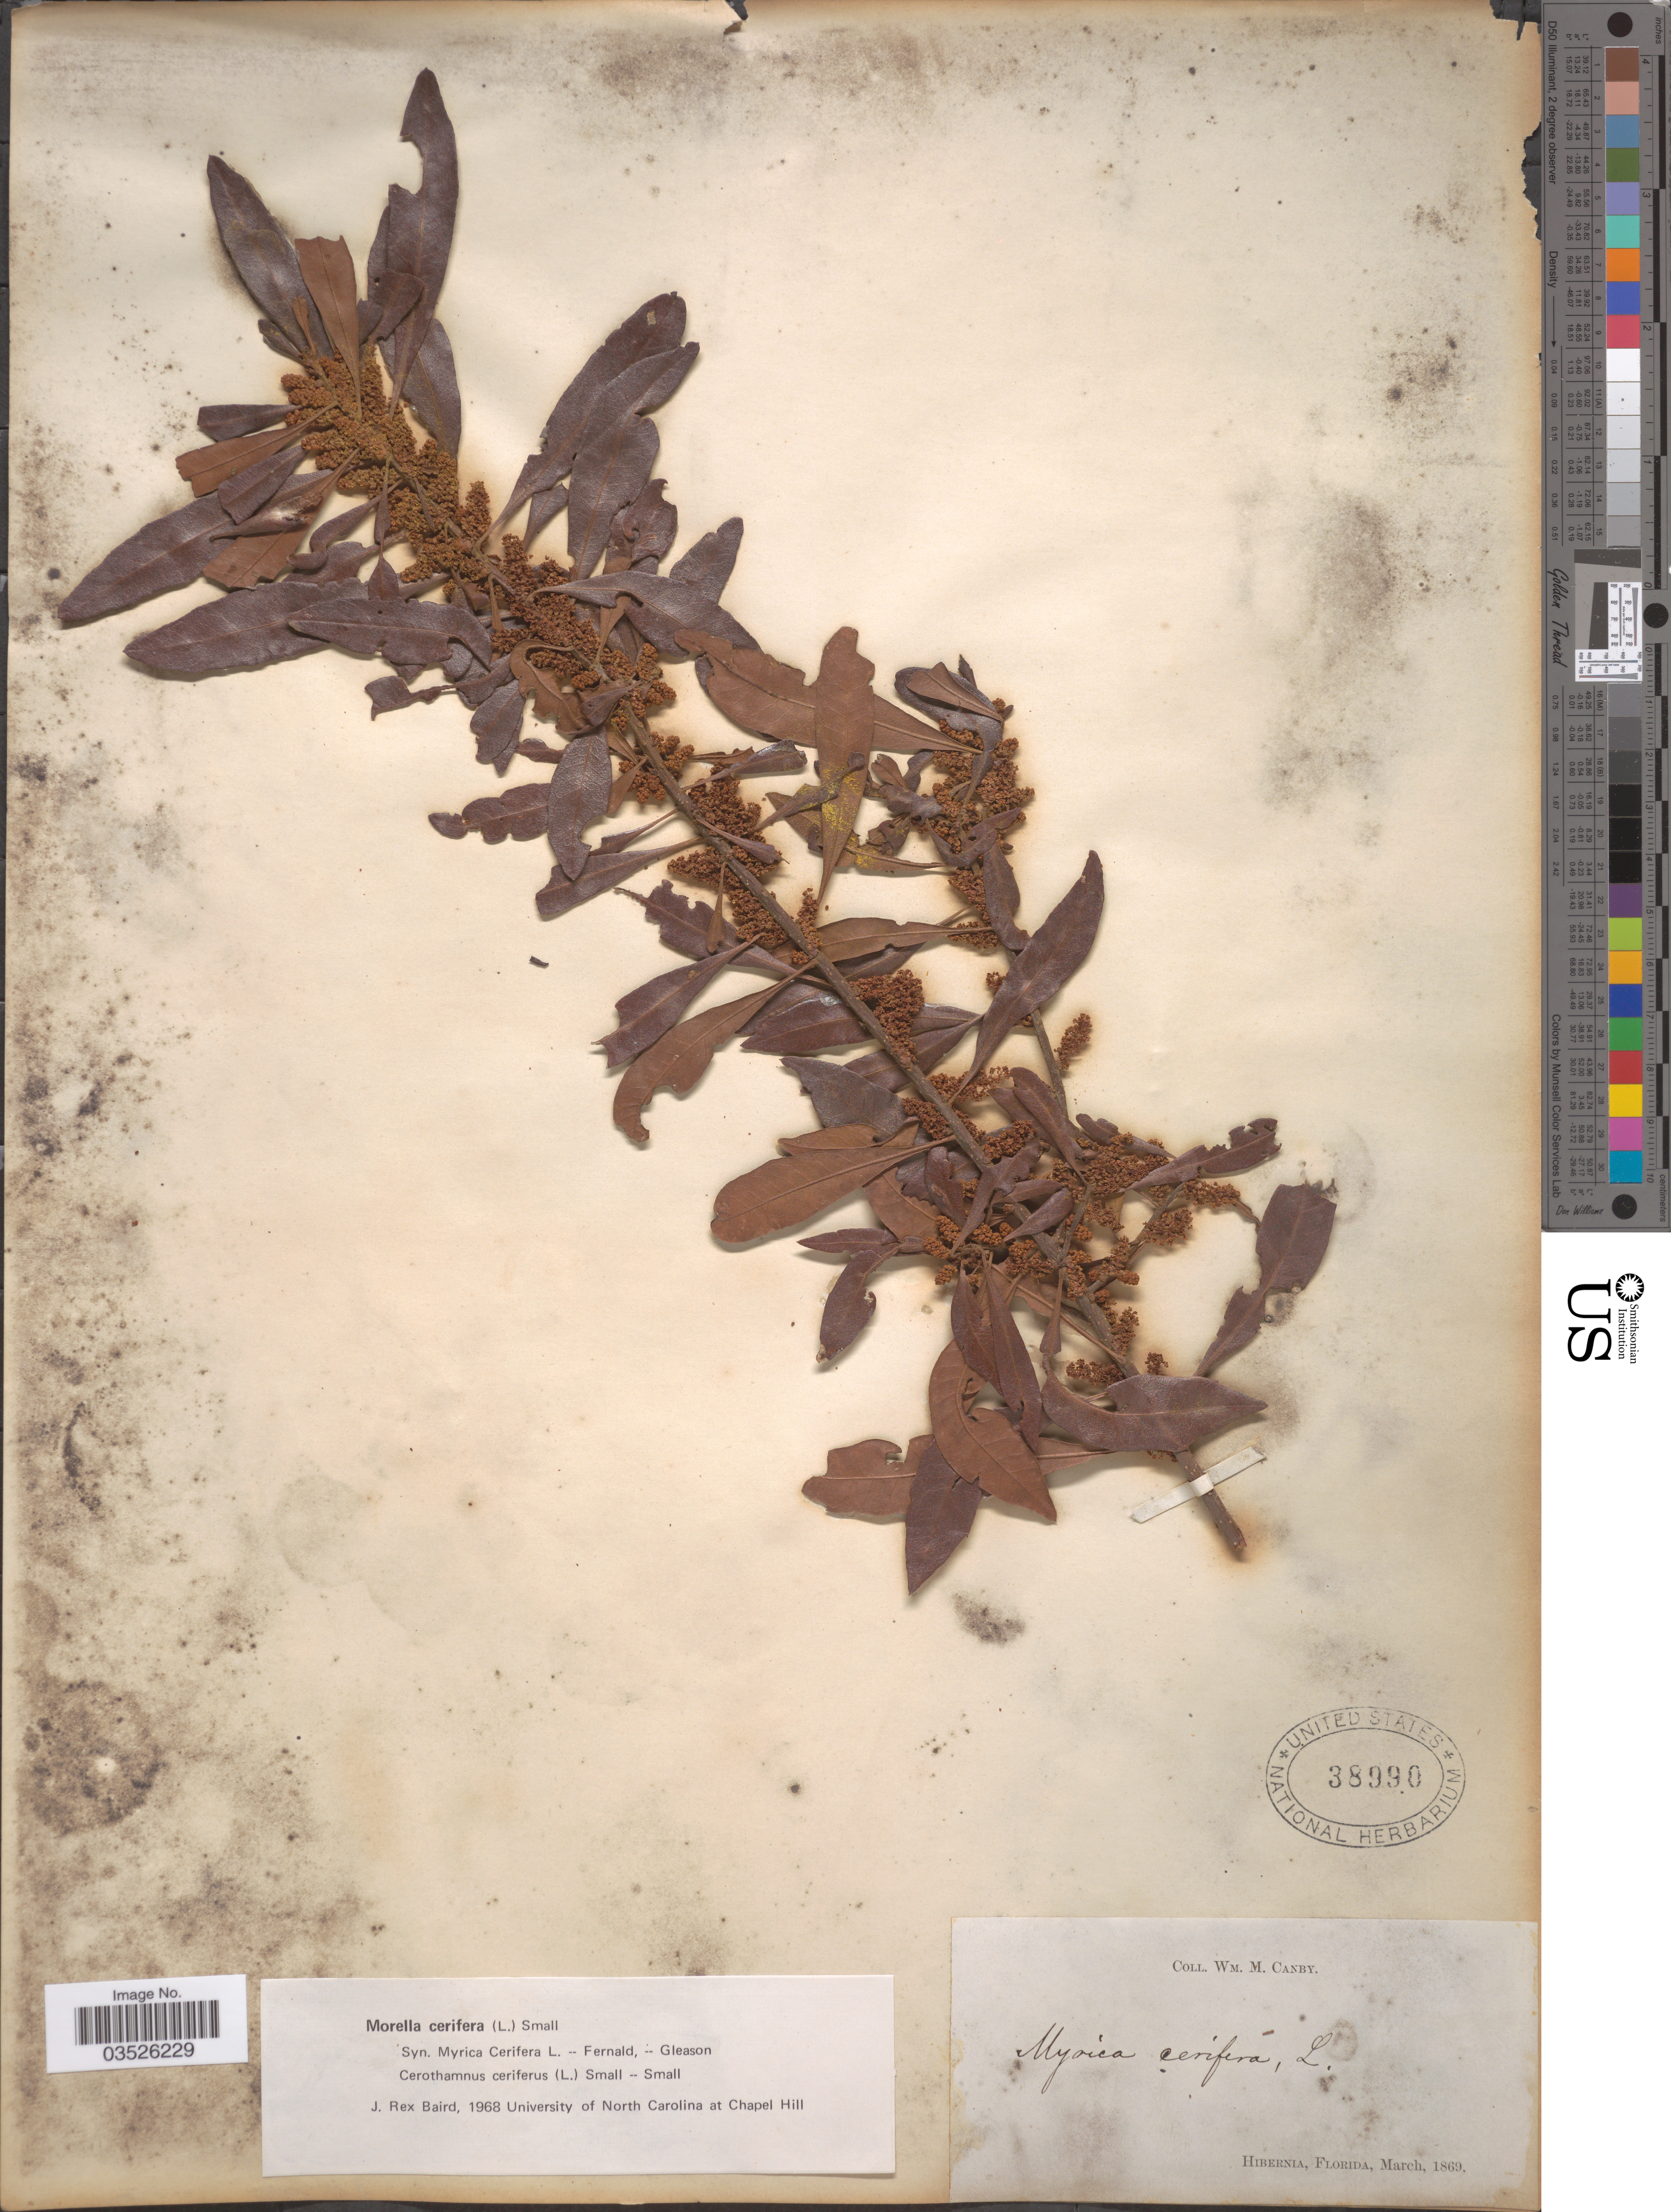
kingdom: Plantae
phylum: Tracheophyta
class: Magnoliopsida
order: Fagales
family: Myricaceae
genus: Morella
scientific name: Morella cerifera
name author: (L.) Small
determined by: Baird, James Rex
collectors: W. M. Canby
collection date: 1869-03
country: United States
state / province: Florida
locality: Hibernia.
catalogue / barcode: US 38990